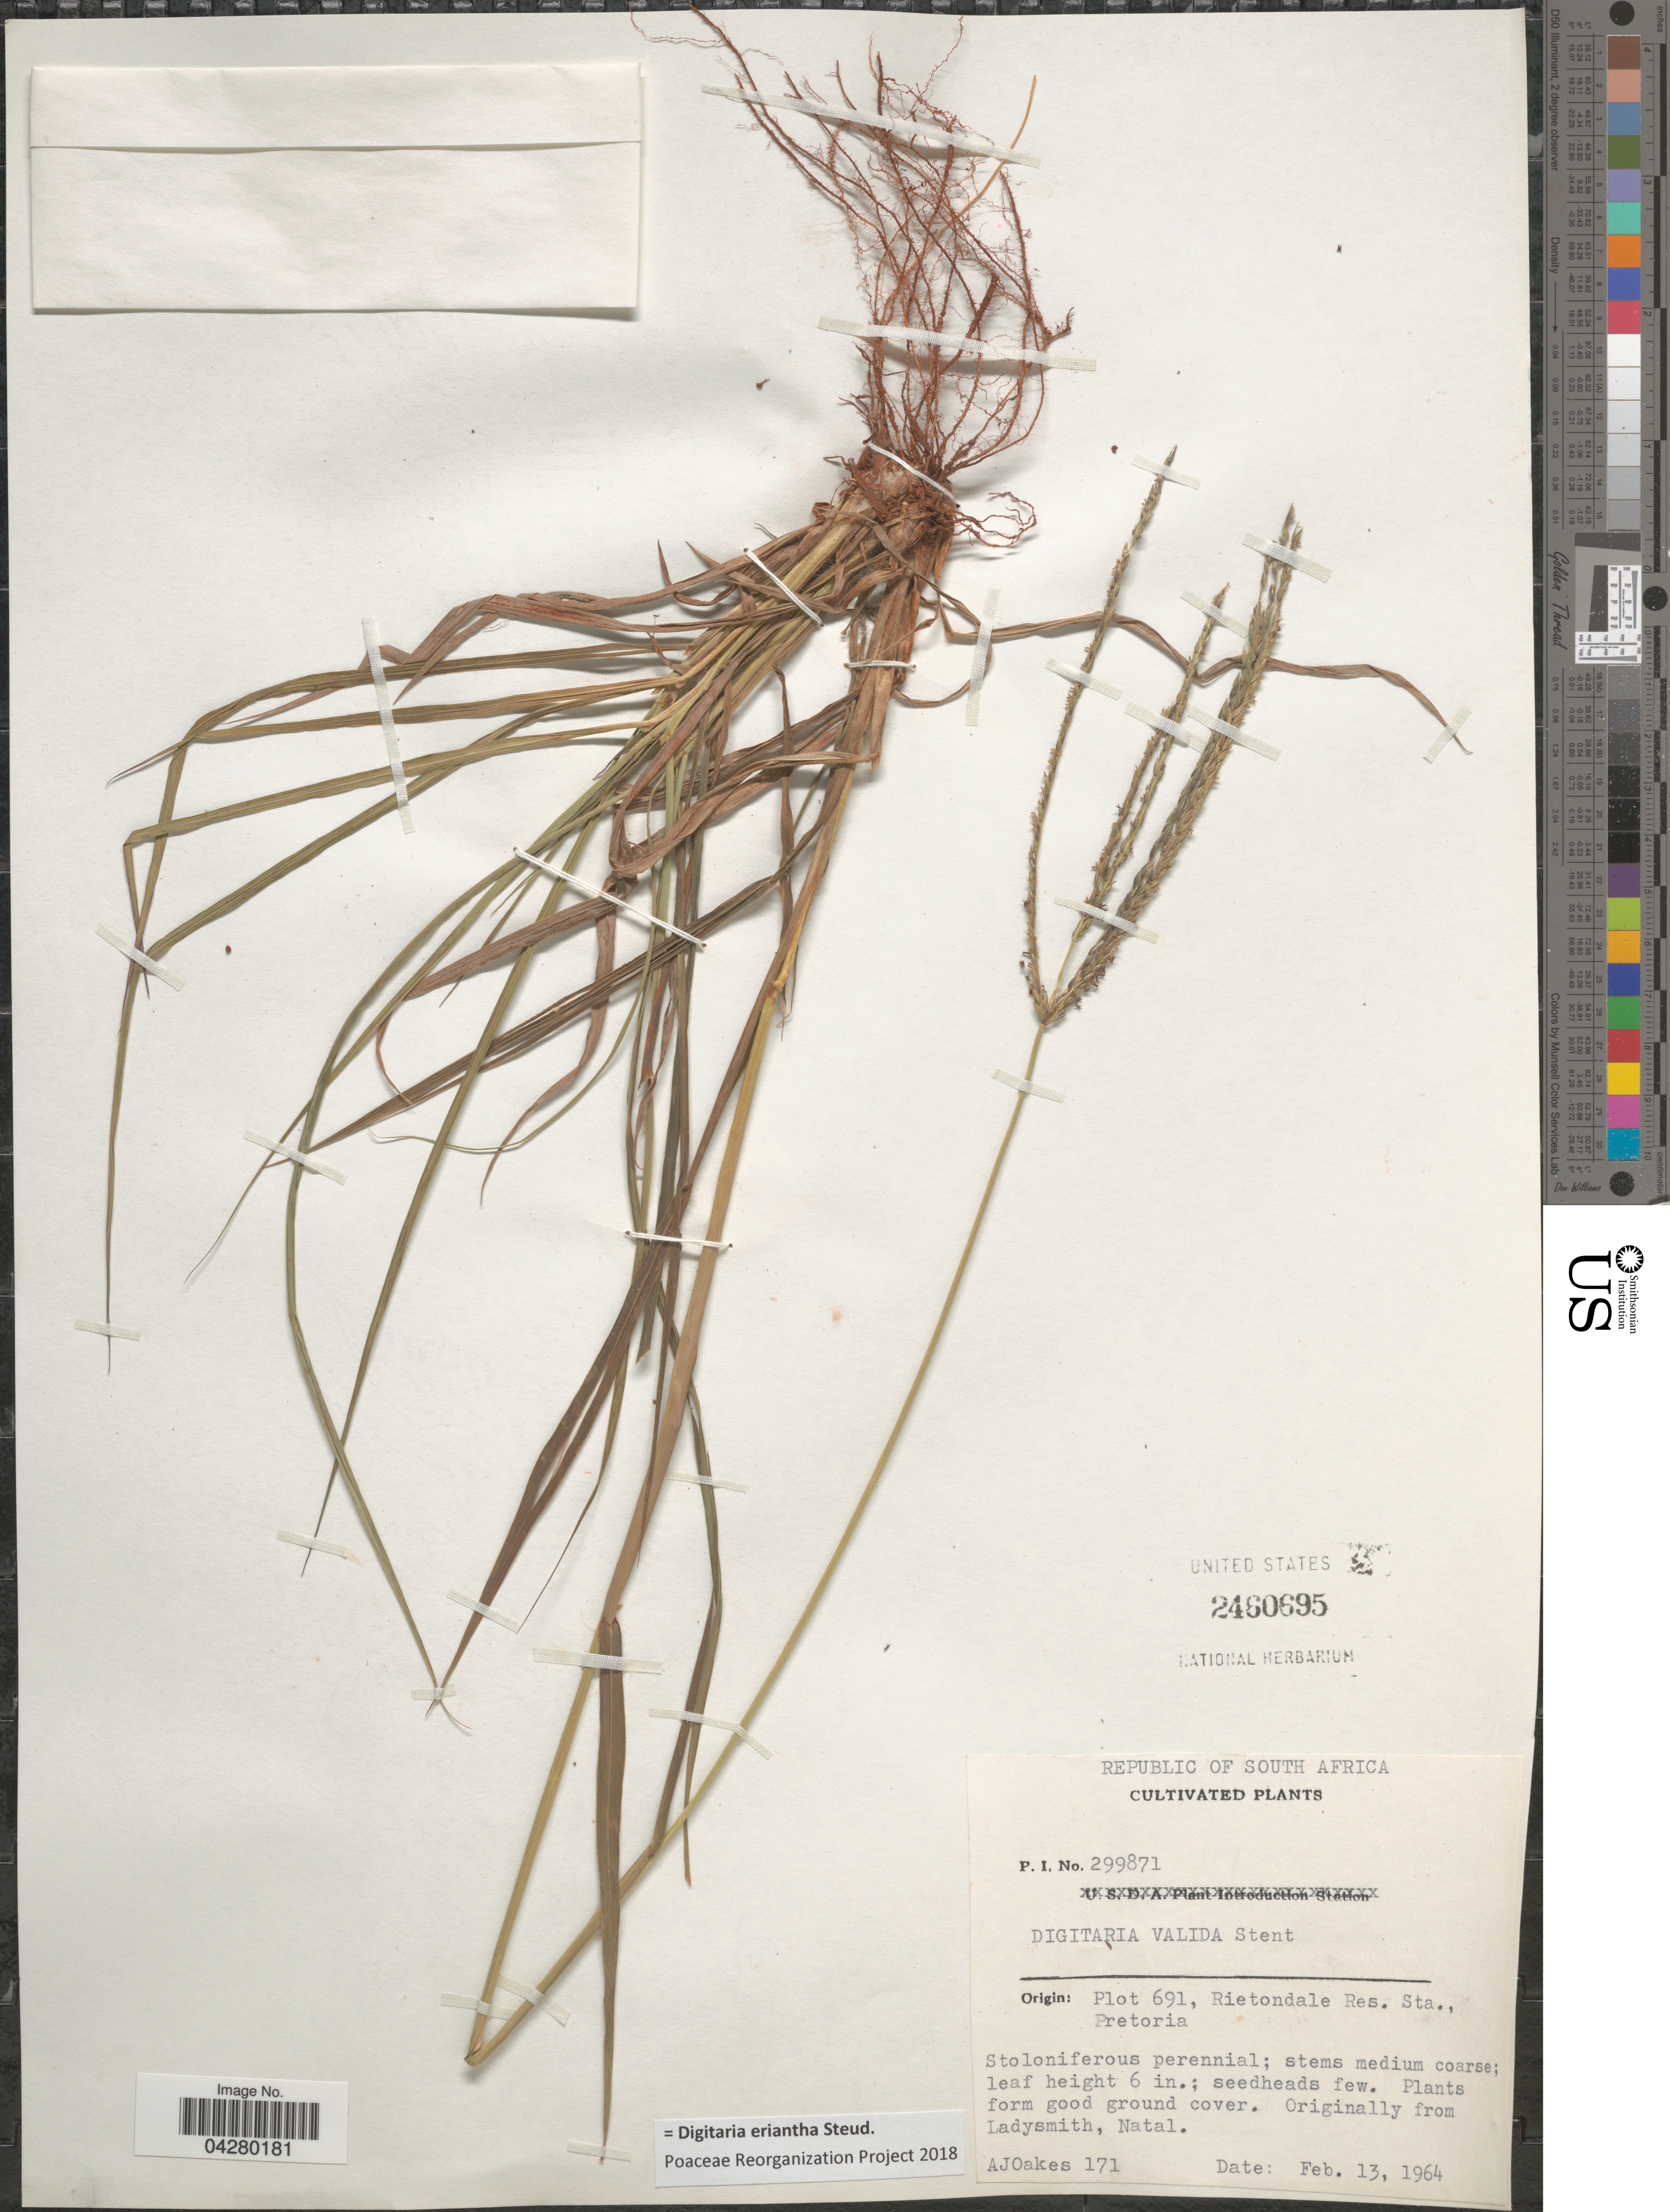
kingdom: Plantae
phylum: Tracheophyta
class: Liliopsida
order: Poales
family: Poaceae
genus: Digitaria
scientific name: Digitaria eriantha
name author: Steud.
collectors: A. Oakes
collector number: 171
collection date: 1964-02-13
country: South Africa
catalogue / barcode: US 2460695